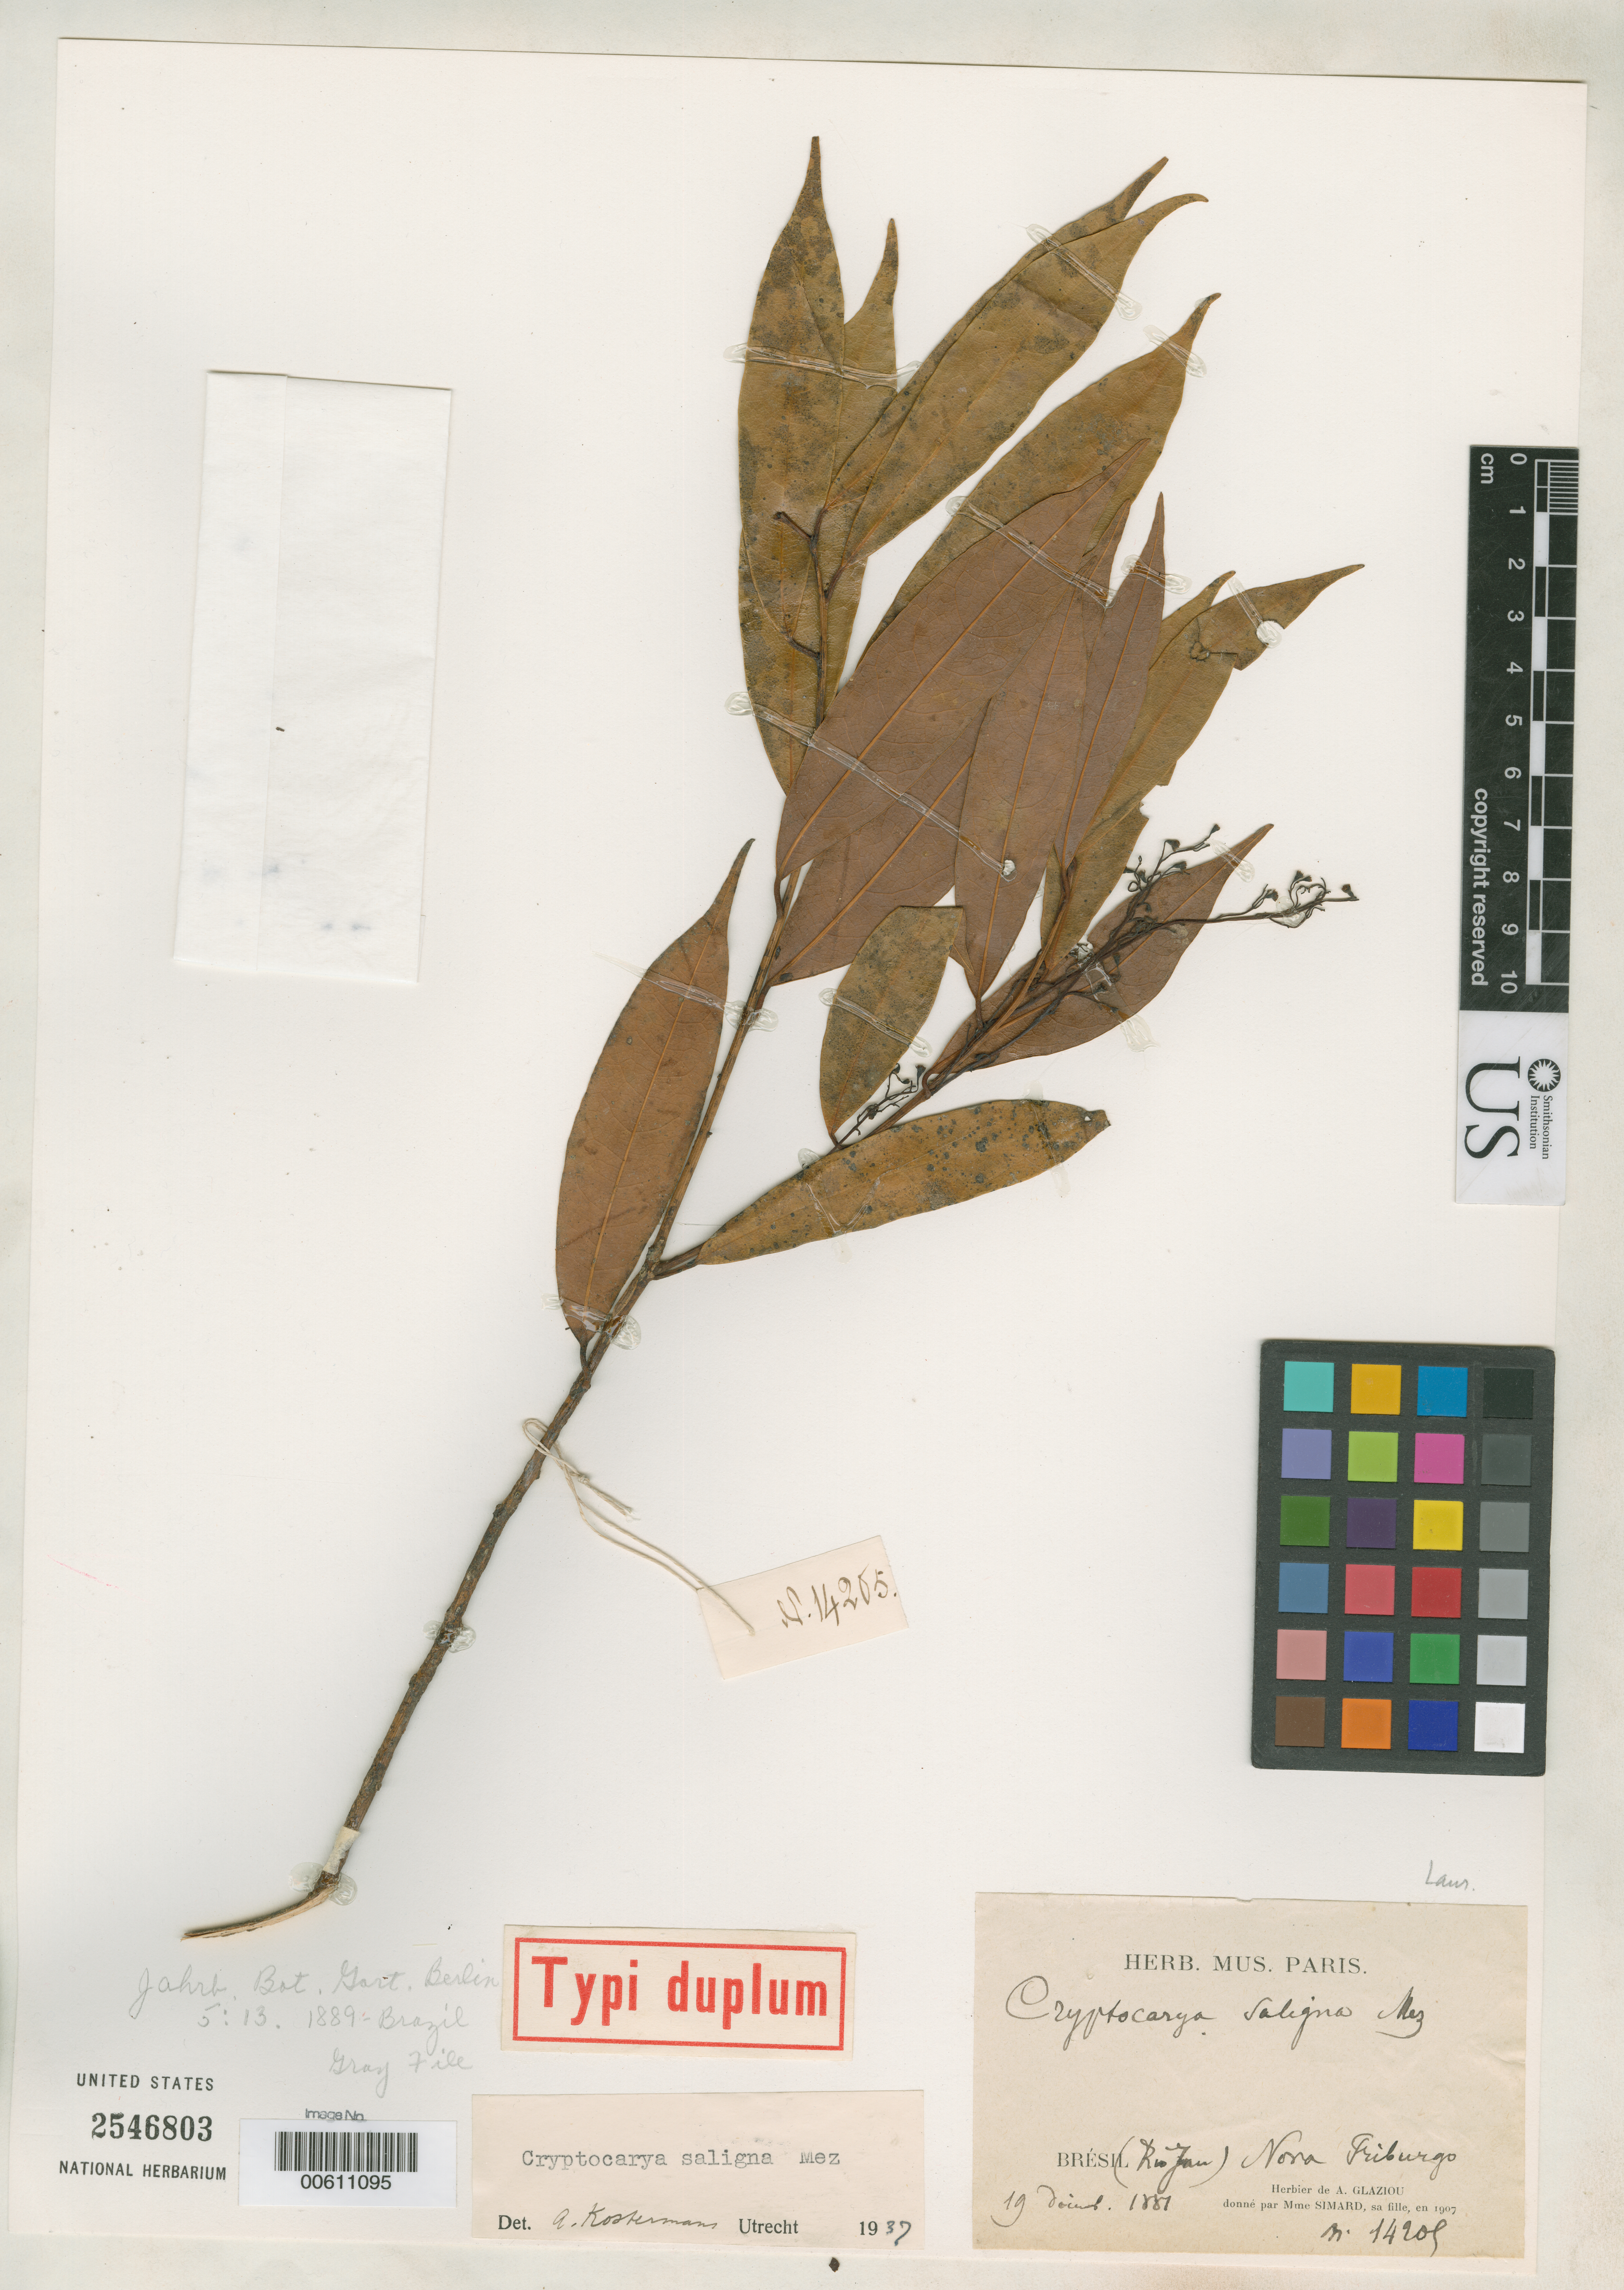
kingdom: Plantae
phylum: Tracheophyta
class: Magnoliopsida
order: Laurales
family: Lauraceae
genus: Cryptocarya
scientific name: Cryptocarya saligna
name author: Mez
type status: Syntype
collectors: A. F. M. Glaziou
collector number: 14205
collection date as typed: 19 Dec 1881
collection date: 1881-12-19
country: Brazil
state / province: Rio de Janeiro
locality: Nova Friburgo.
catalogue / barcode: US 2546803